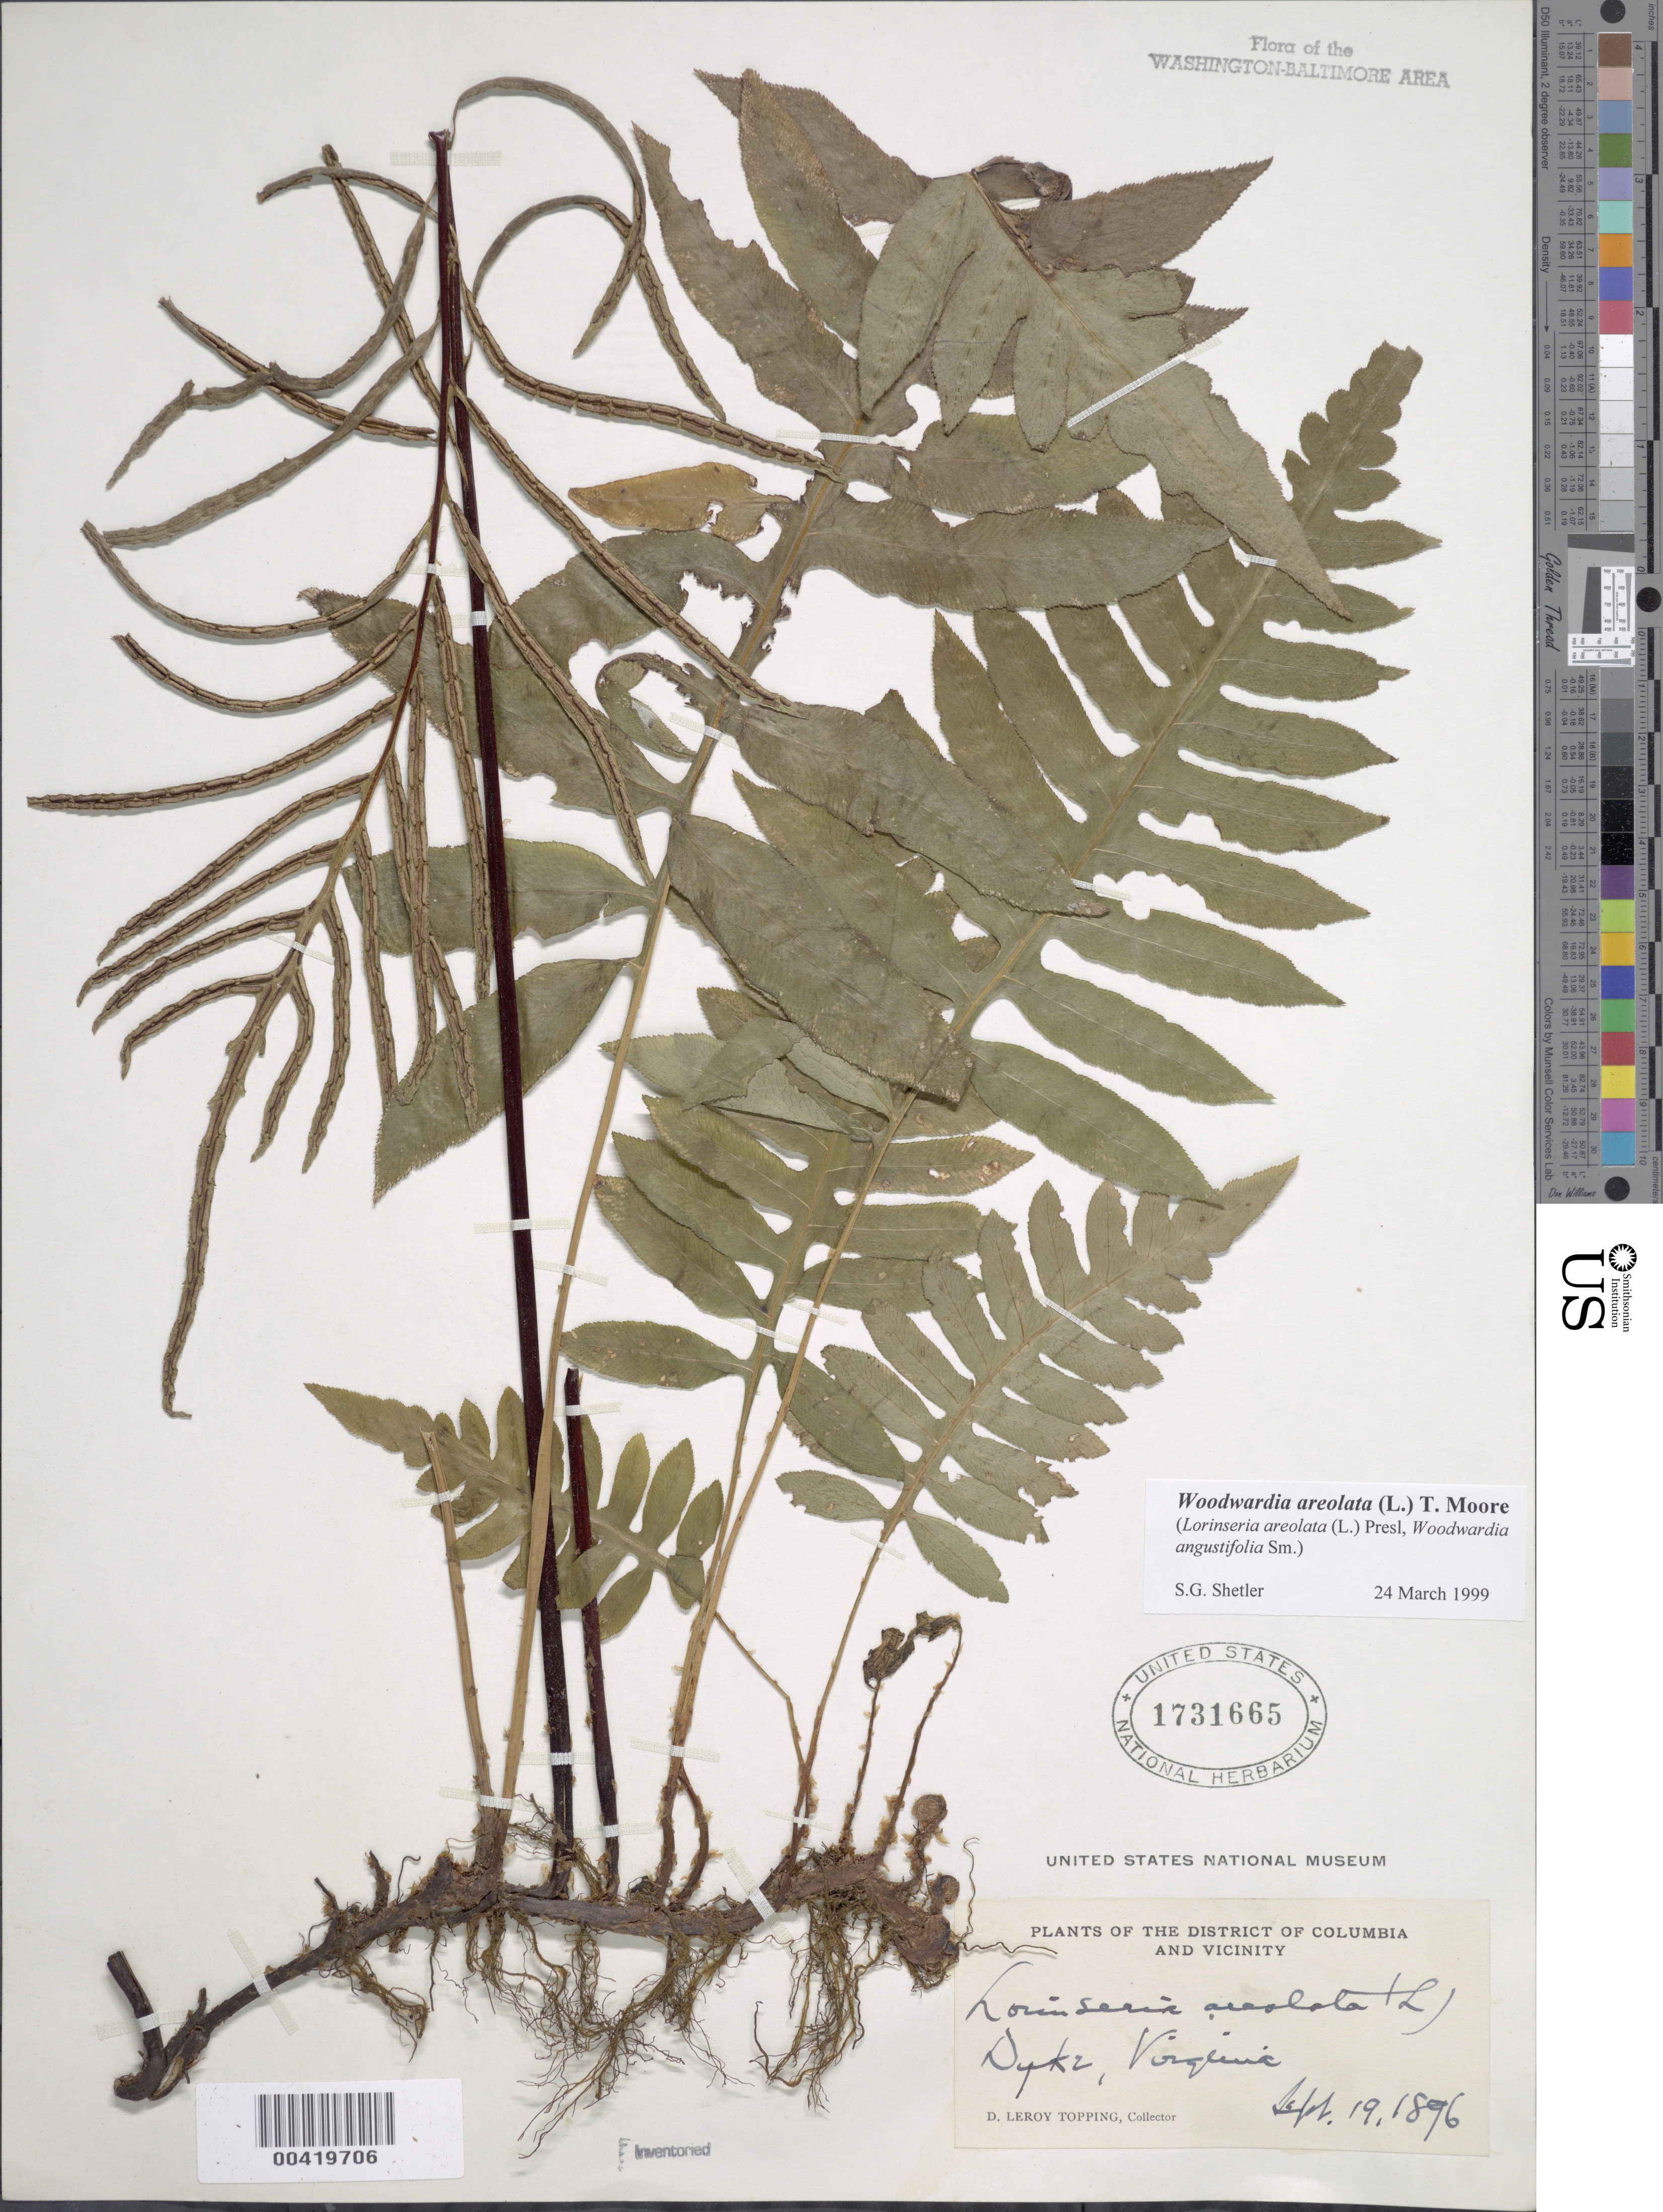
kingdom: Plantae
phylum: Tracheophyta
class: Polypodiopsida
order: Polypodiales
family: Blechnaceae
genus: Woodwardia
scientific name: Woodwardia areolata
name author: (L.) T. Moore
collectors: D. L. Topping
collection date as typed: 19 Sep 1896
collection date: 1896-09-19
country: United States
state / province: Virginia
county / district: Fairfax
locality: Dyke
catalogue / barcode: US 1731665